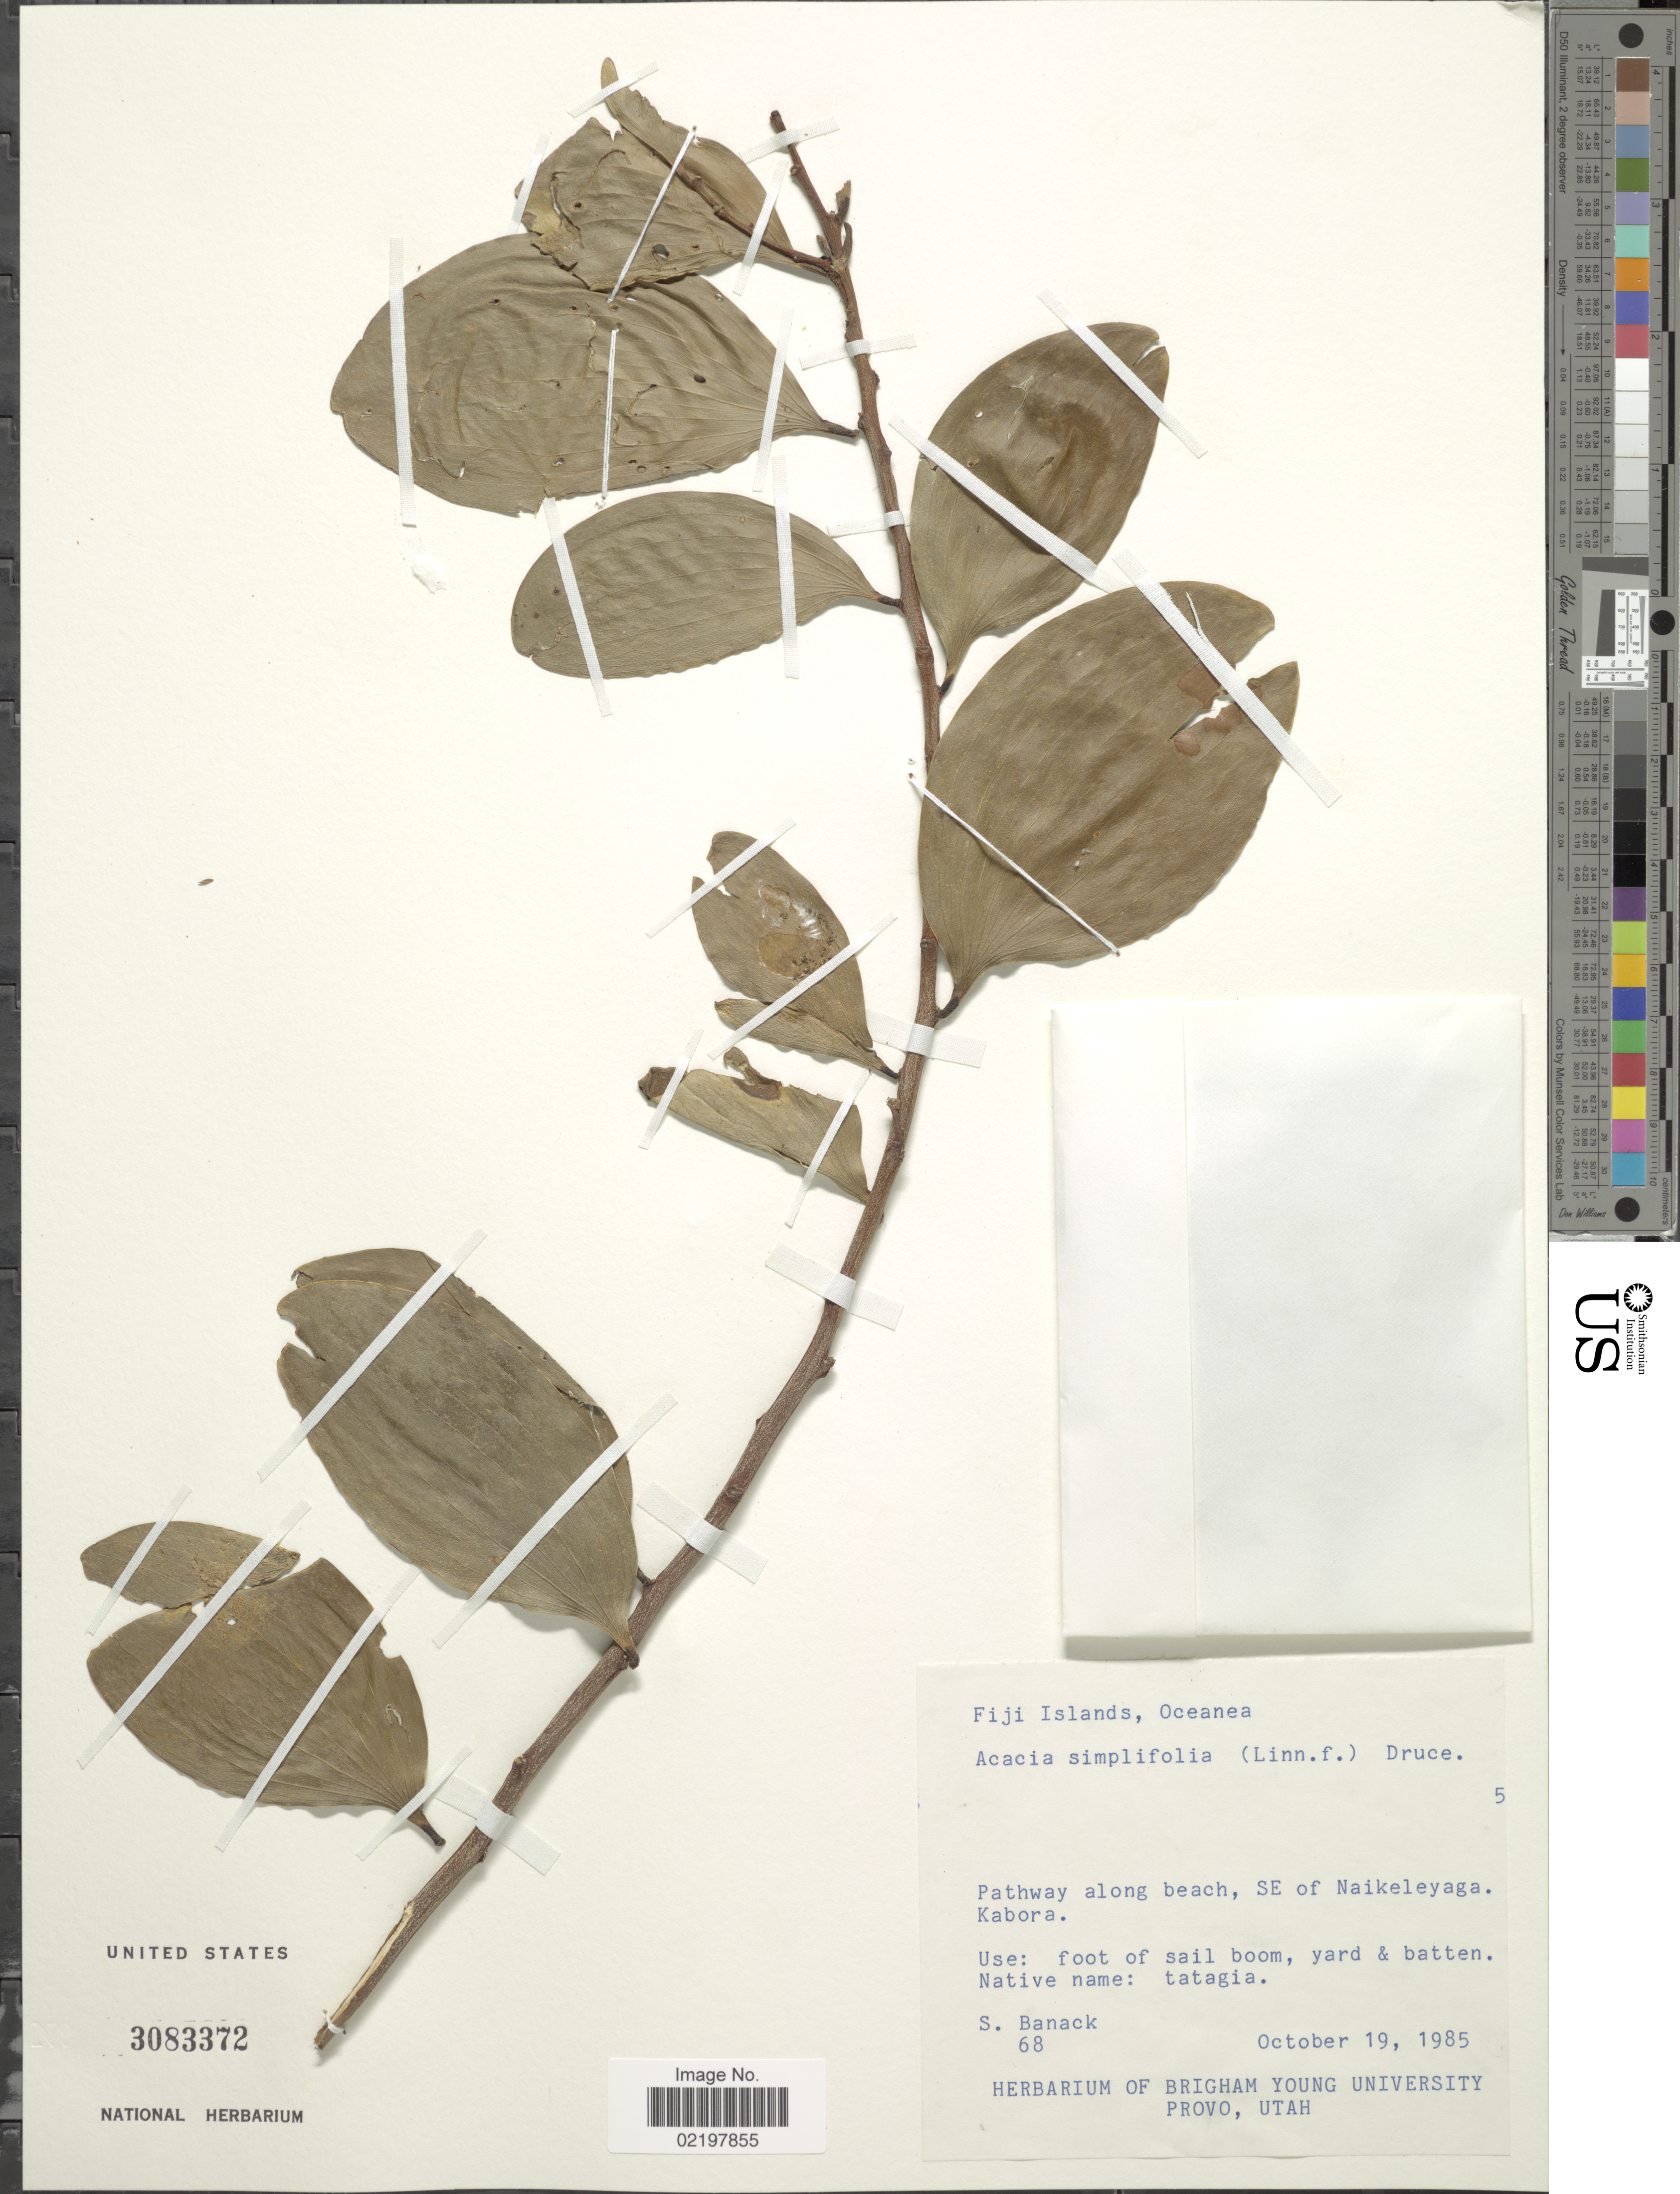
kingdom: Plantae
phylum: Tracheophyta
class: Magnoliopsida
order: Fabales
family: Fabaceae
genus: Acacia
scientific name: Acacia simplex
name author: (Sparrmann) Pedley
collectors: S. Banack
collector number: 68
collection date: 1985-10-19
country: Fiji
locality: Fiji Islands, Oceanea, Pathway along beach, SE of Naikeleyaga, Kabora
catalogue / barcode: US 3083372